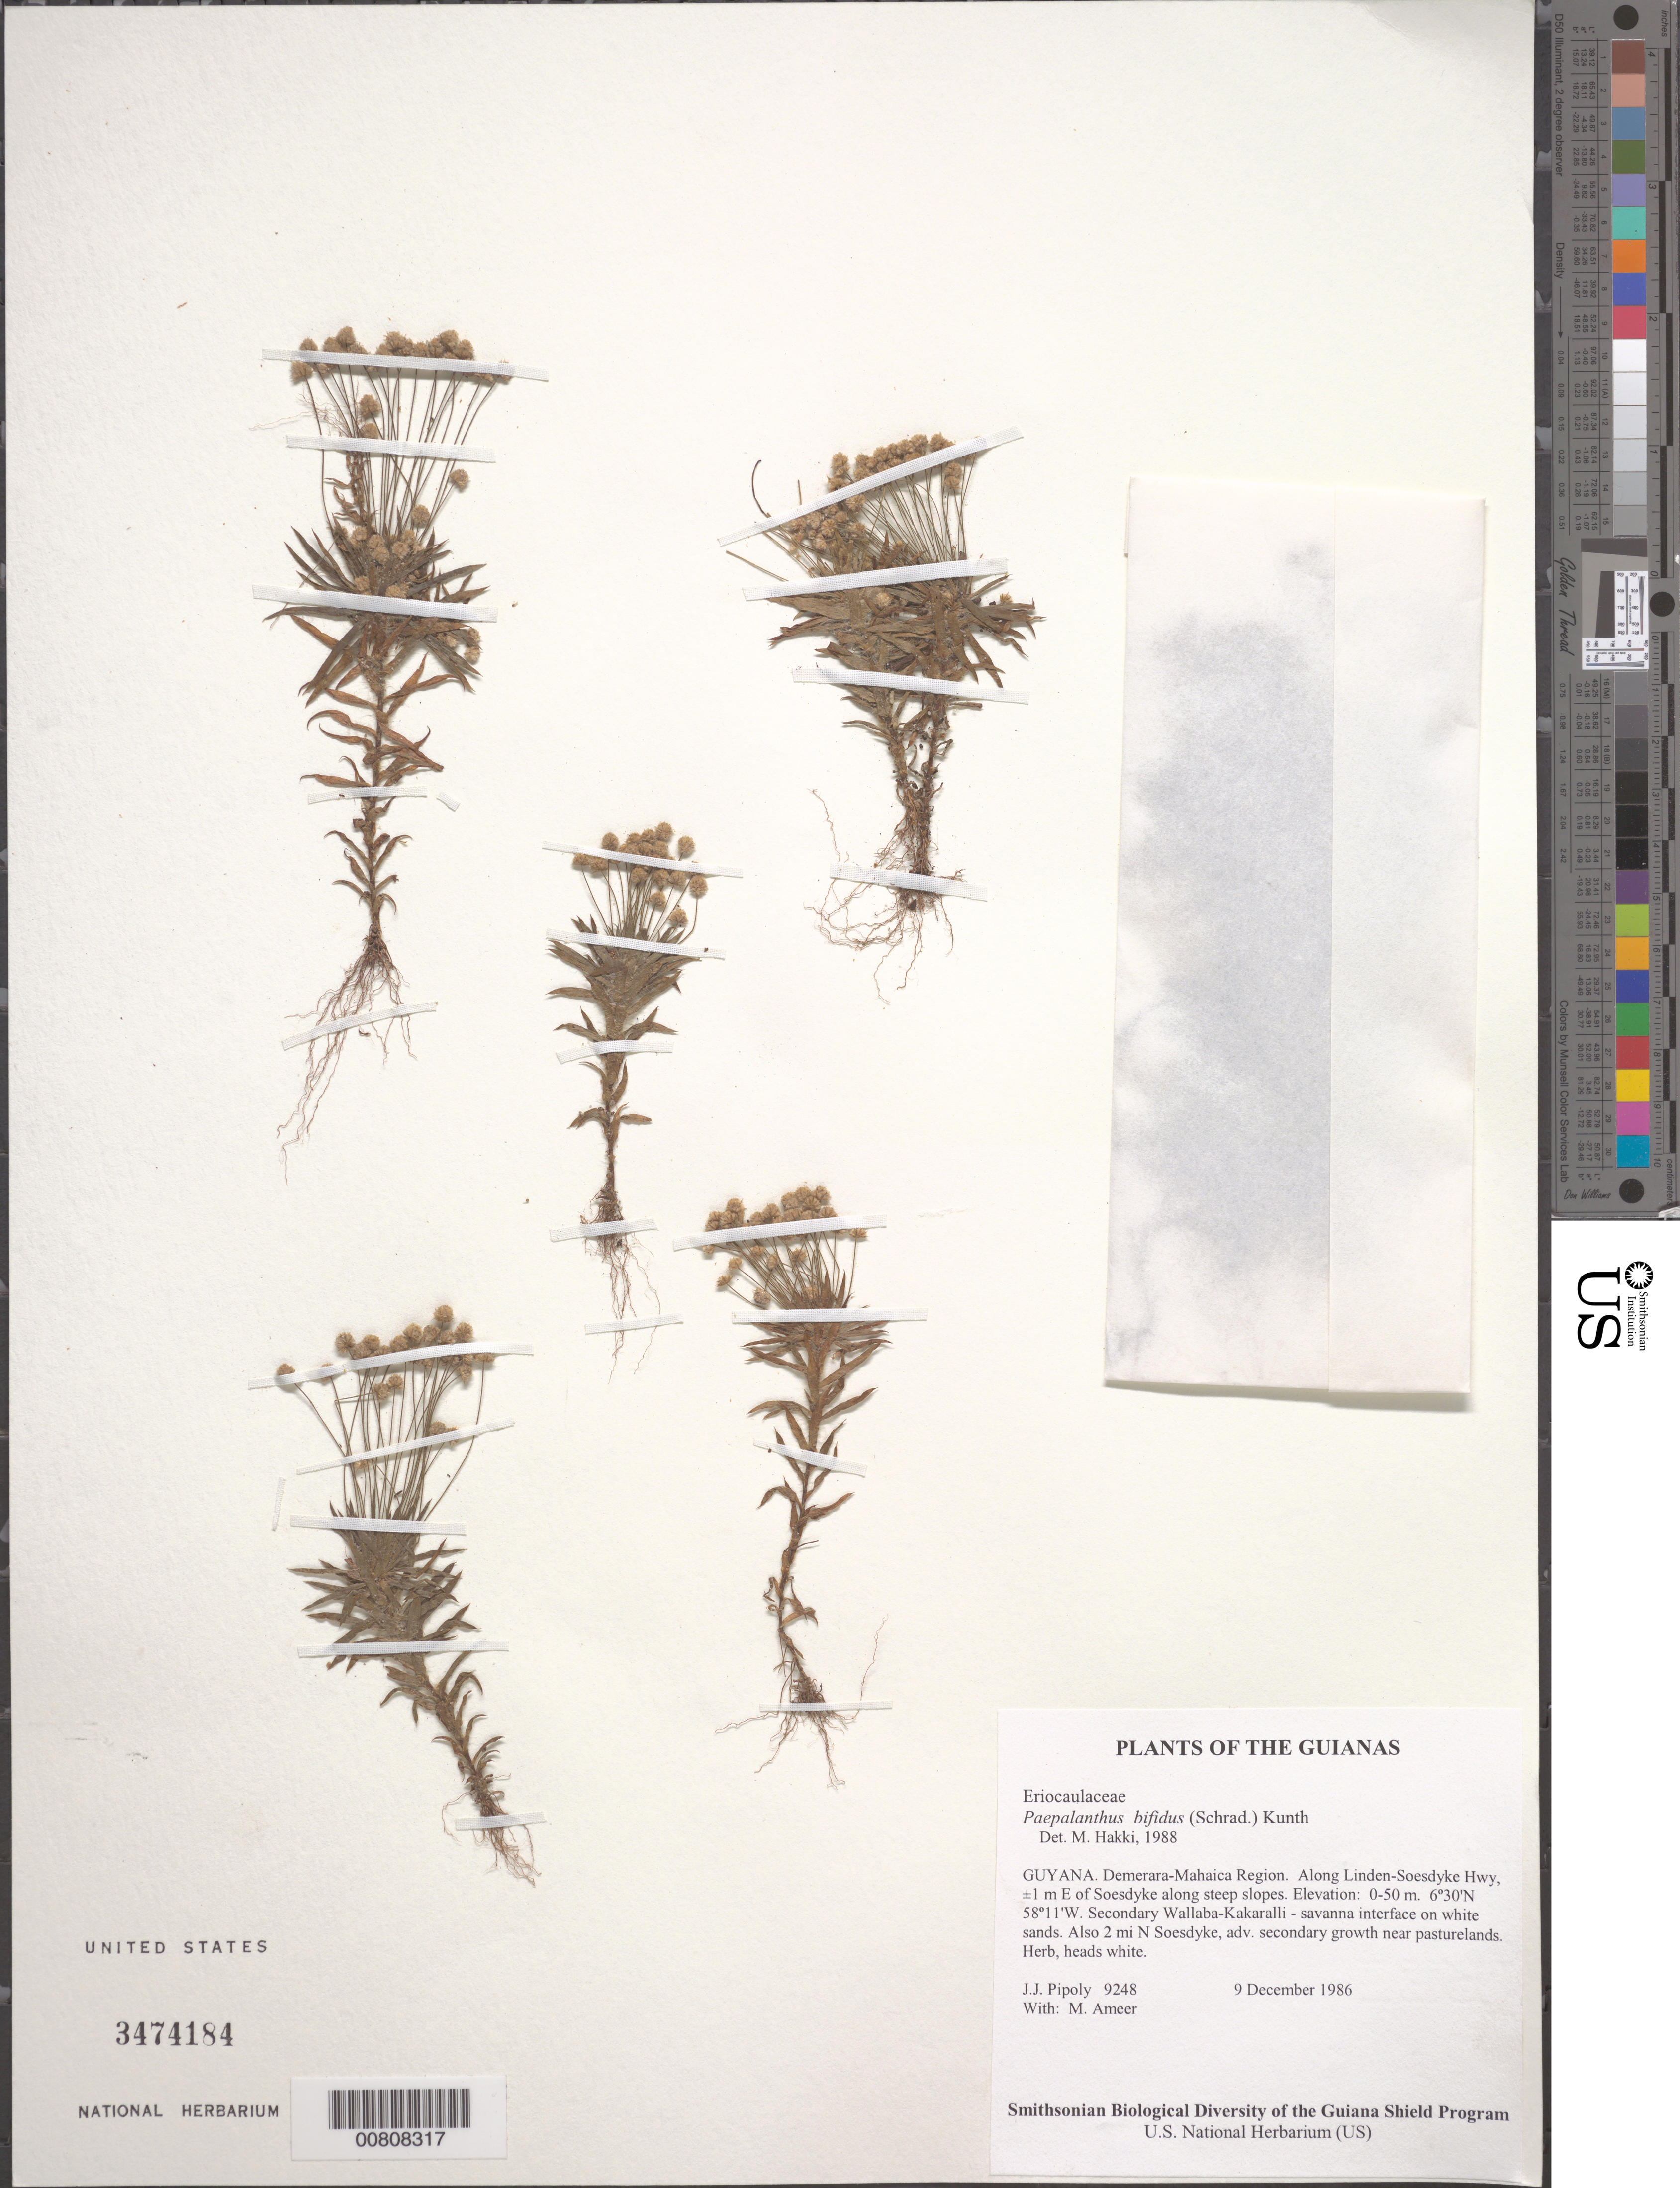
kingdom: Plantae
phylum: Tracheophyta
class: Liliopsida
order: Poales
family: Eriocaulaceae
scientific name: Giuliettia bifida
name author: (Schrad.) Andrino & Sano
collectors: J. J. Pipoly & M. Ameer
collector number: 9248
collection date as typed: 9 December 1986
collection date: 1986-12-09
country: Guyana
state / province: Demerara-Mahaica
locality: Along Linden-Soesdyke Hwy, ±1 m E of Soesdyke along steep slopes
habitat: Secondary Wallaba-Kakaralli - savanna interface on white sands. Also 2 mi N Soesdyke, adv. secondary growth near pasturelands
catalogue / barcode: US 3474184